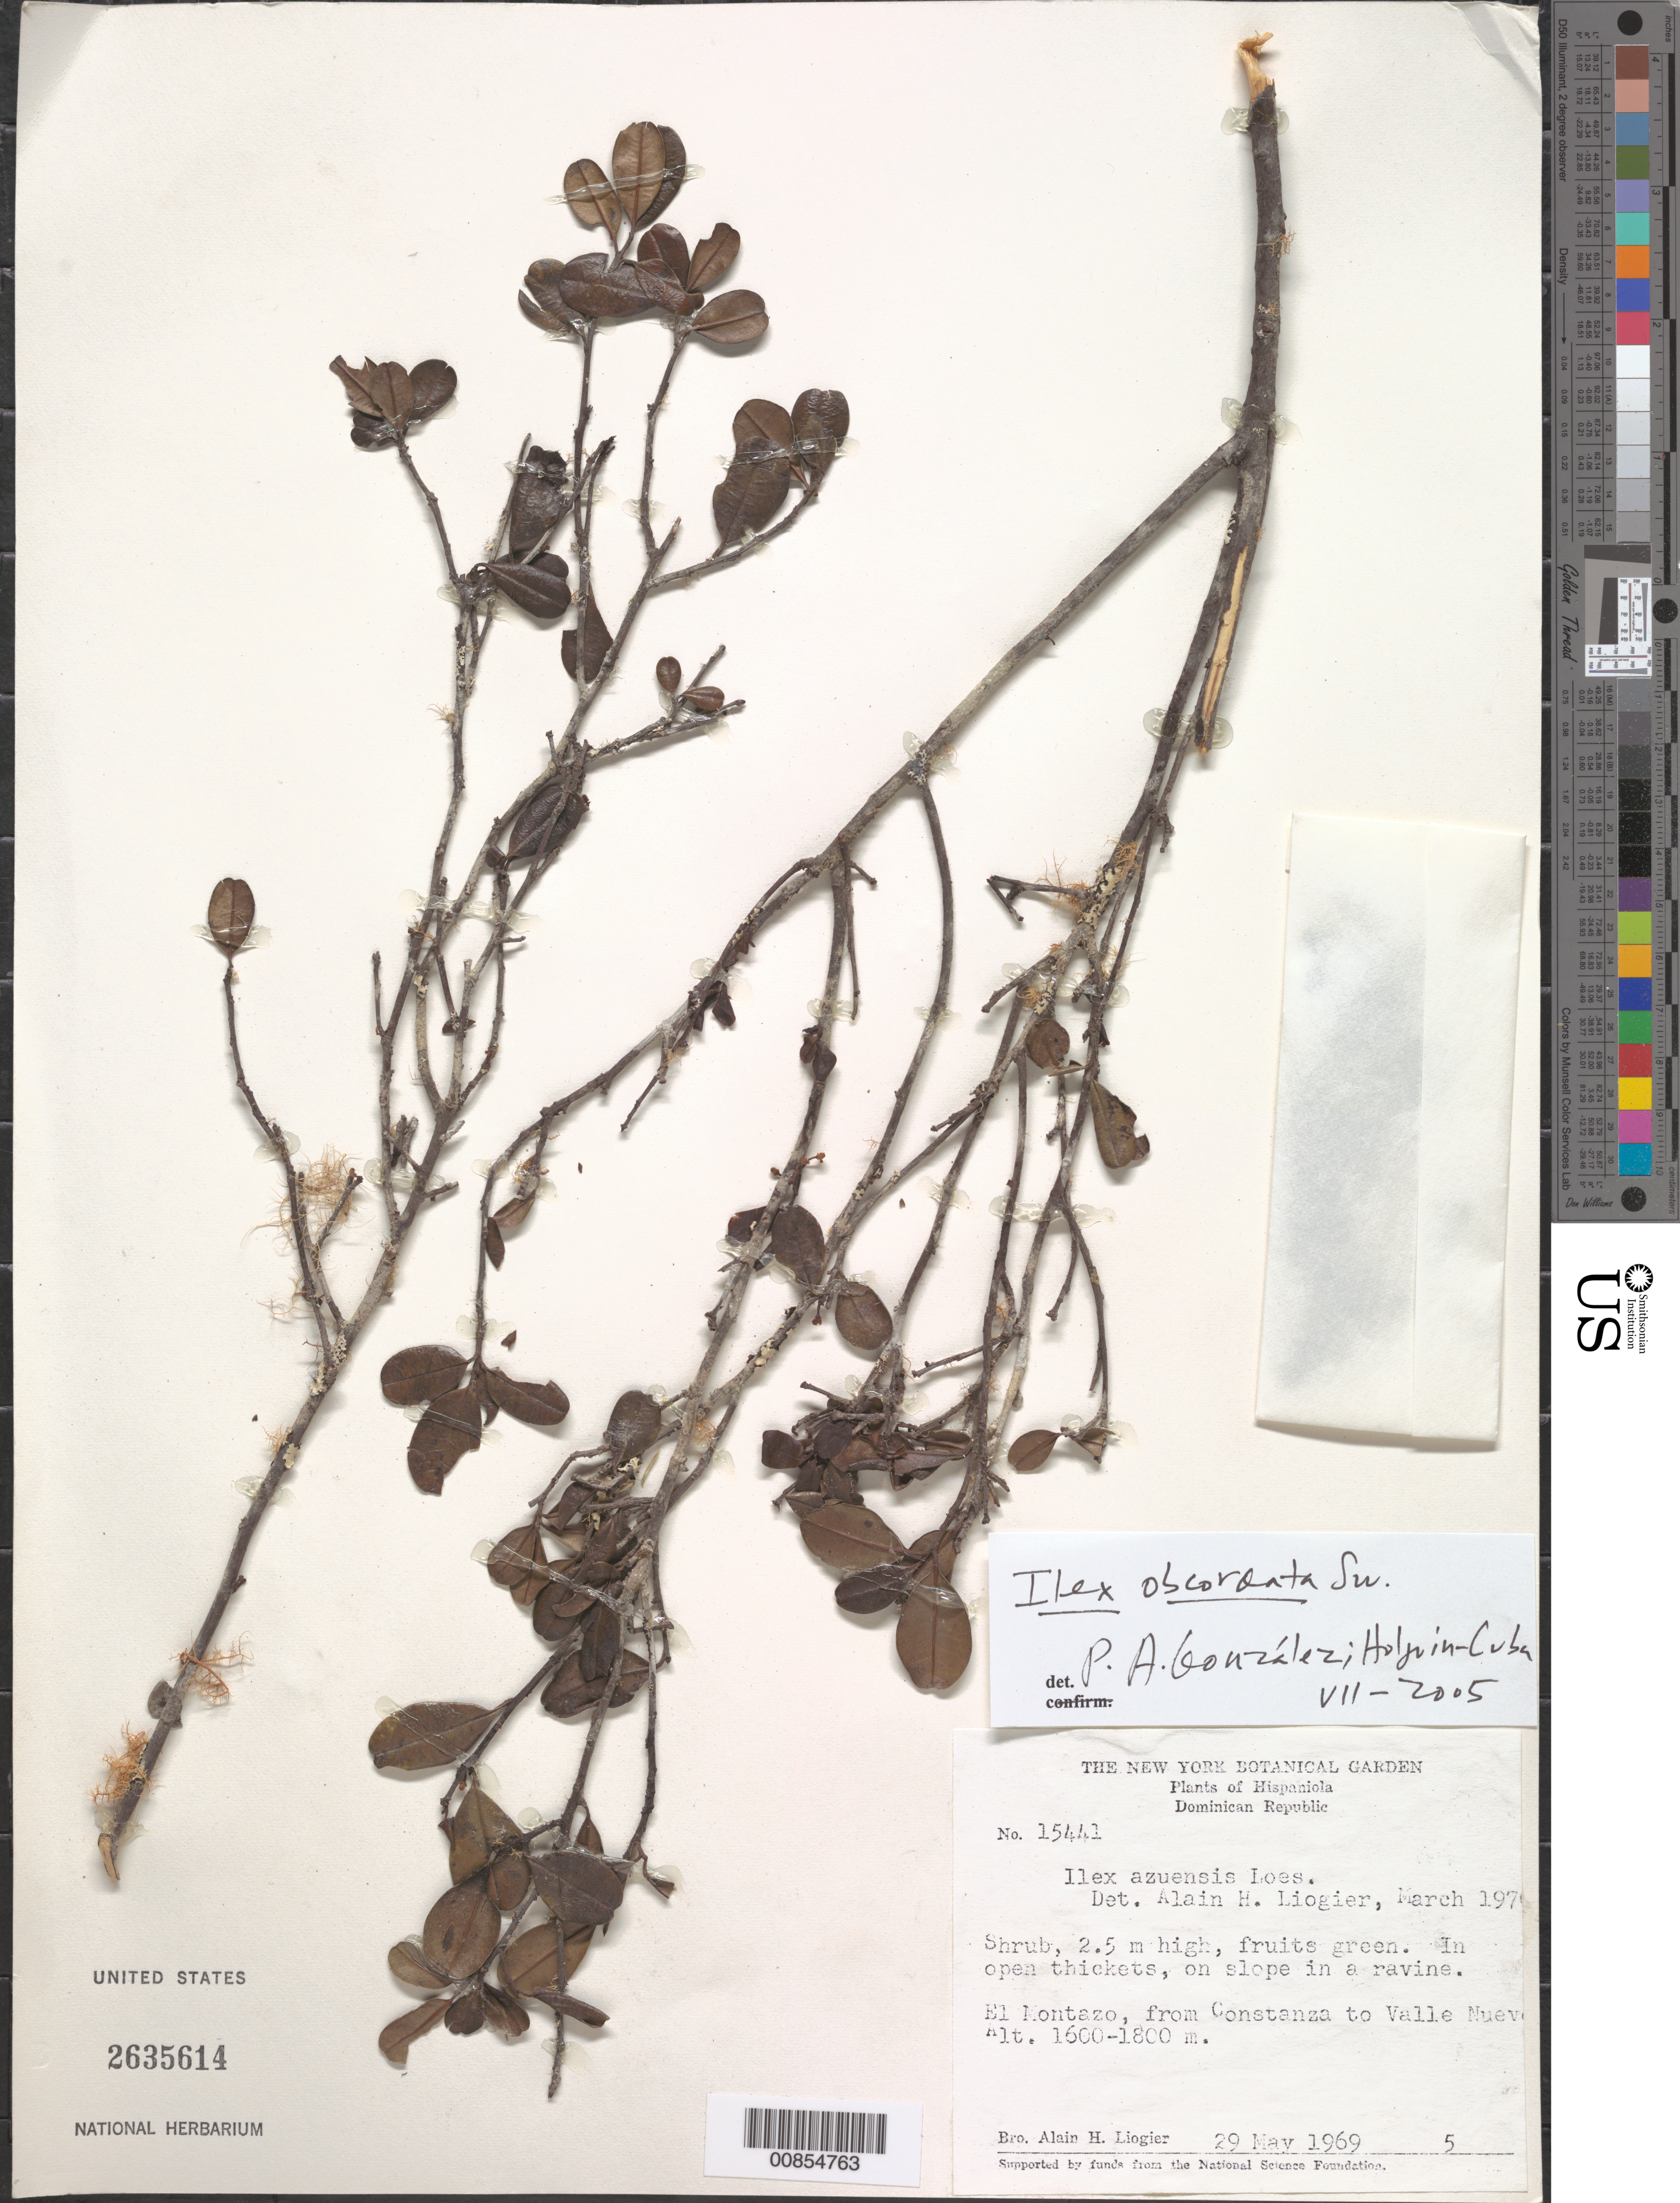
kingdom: Plantae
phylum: Tracheophyta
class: Magnoliopsida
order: Aquifoliales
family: Aquifoliaceae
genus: Ilex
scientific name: Ilex obcordata var. obcordata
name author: Sw.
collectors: A. H. Liogier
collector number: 15441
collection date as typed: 29 May 1969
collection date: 1969-05-29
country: Dominican Republic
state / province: La Vega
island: Hispaniola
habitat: In open thickets on slope in a ravine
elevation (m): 1600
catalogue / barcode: US 2635614